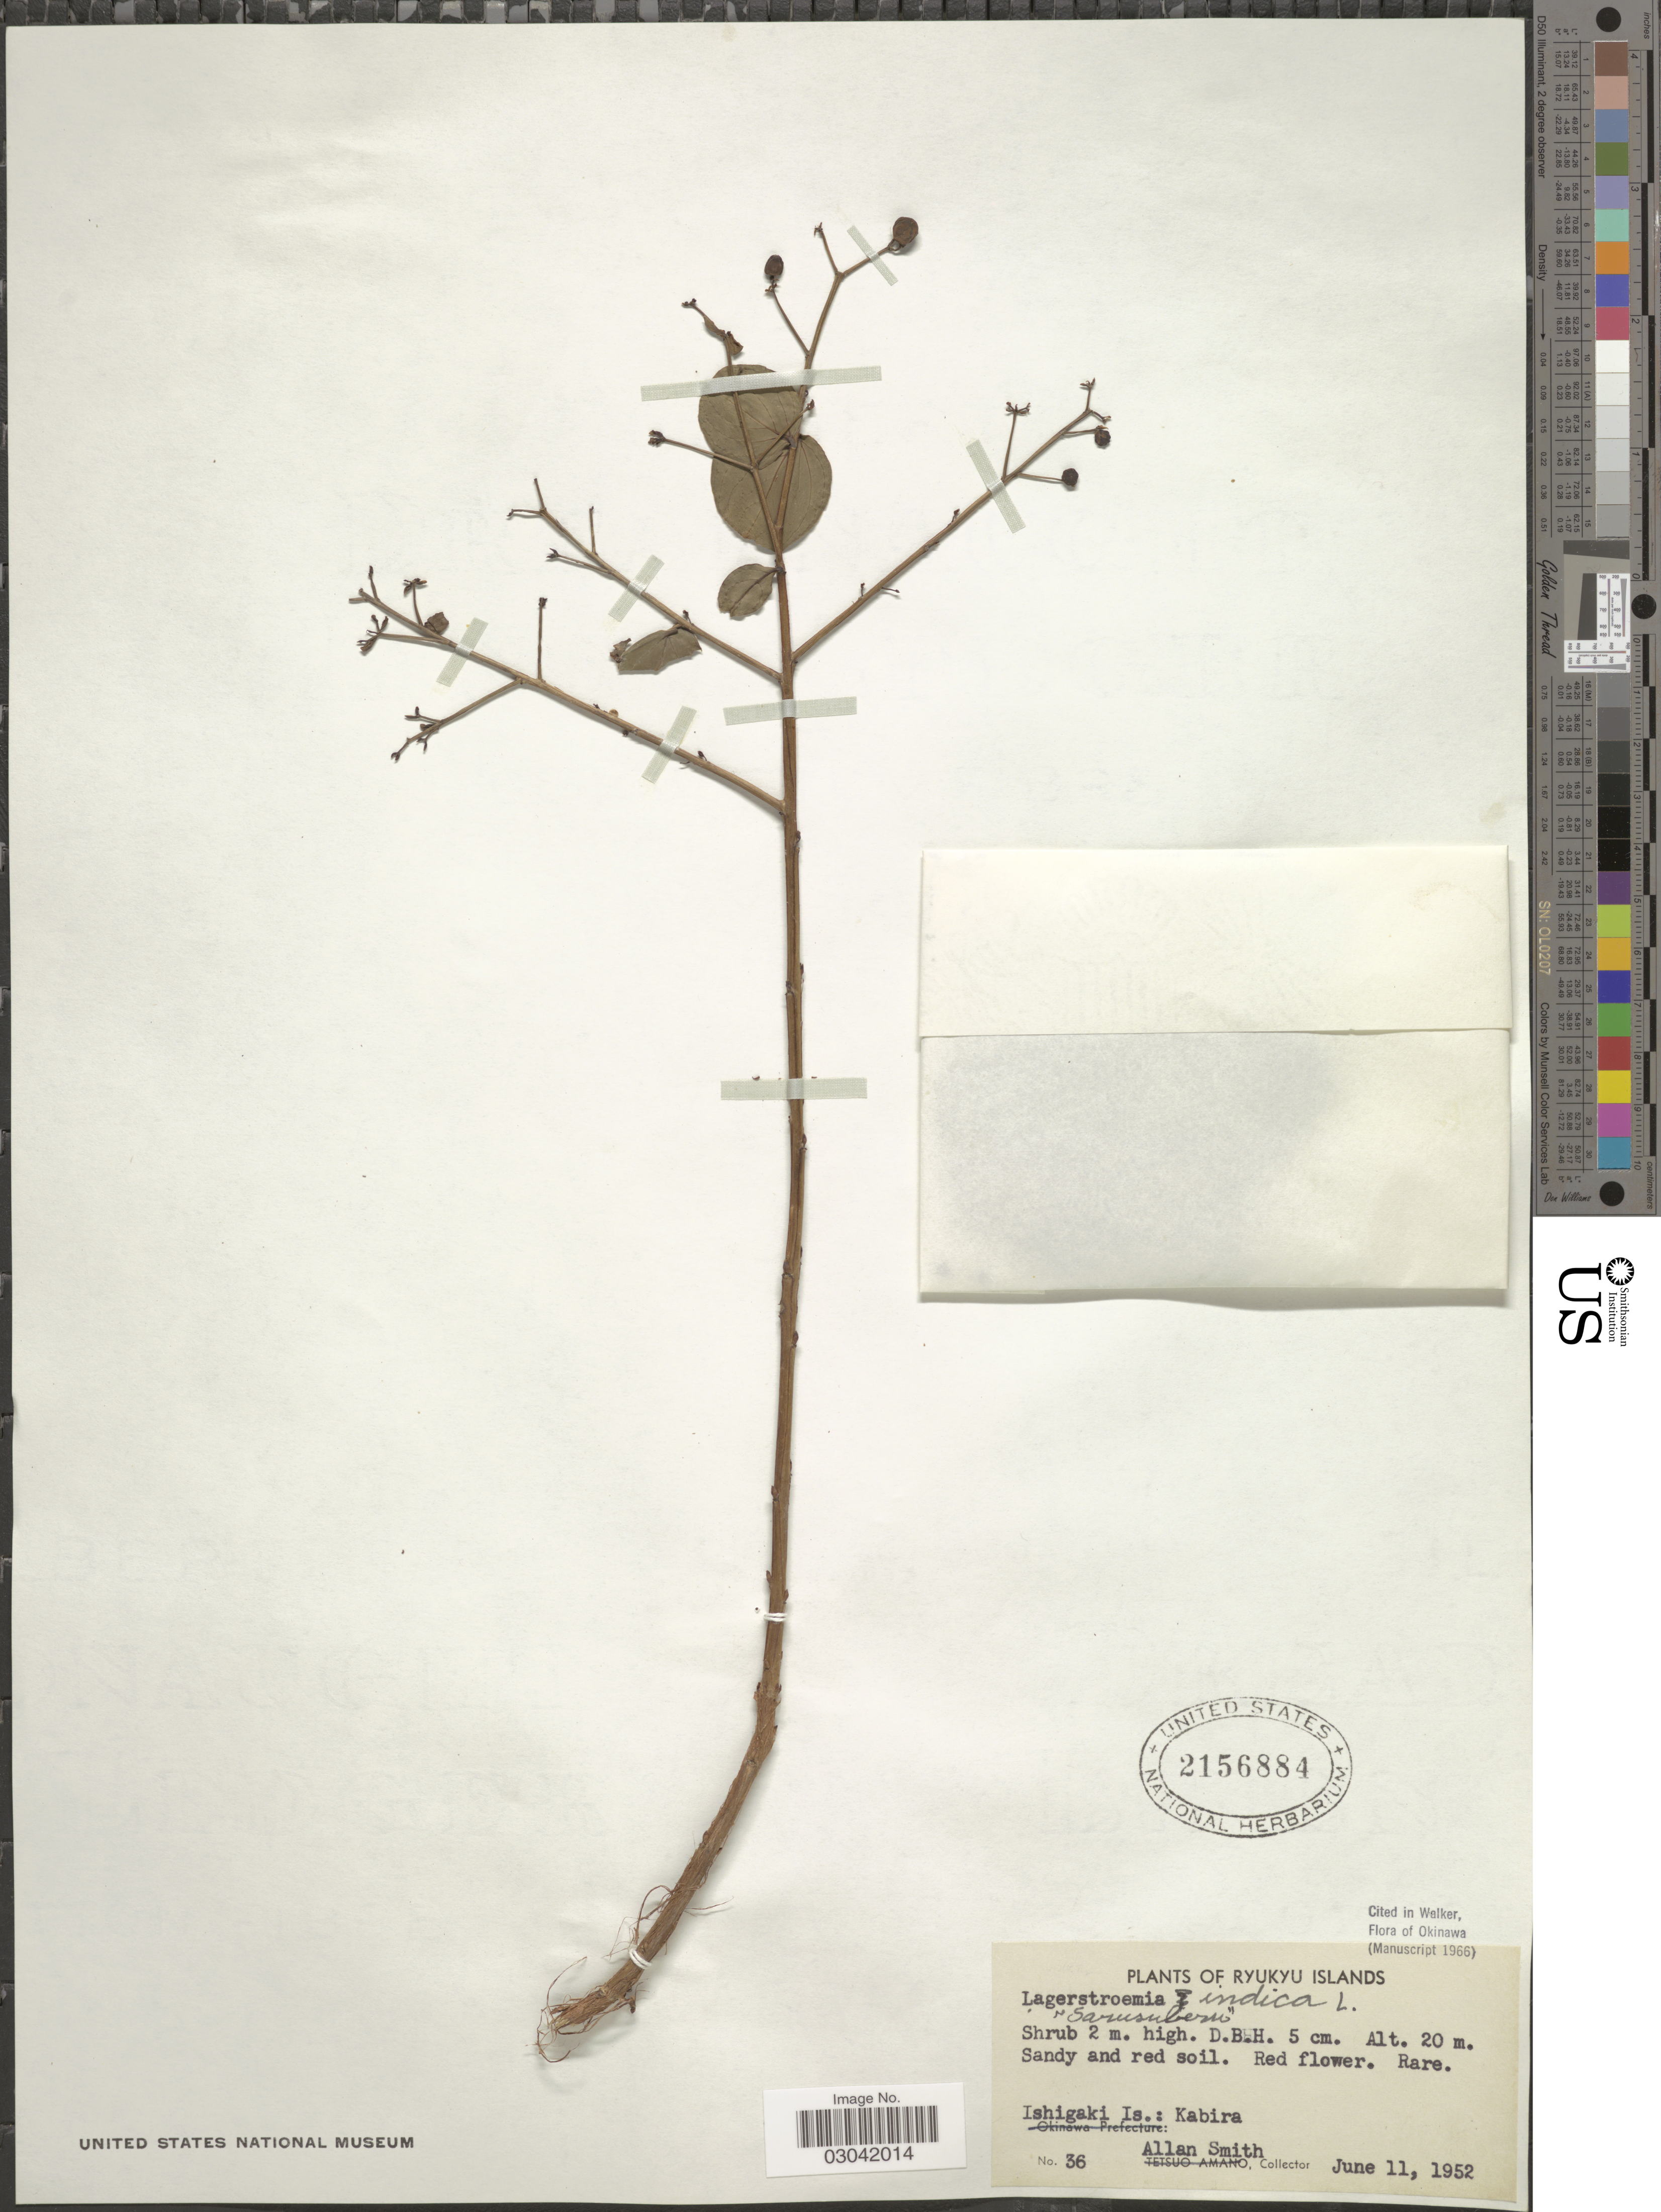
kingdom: Plantae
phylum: Tracheophyta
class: Magnoliopsida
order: Myrtales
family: Lythraceae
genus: Lagerstroemia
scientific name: Lagerstroemia indica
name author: L.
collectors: A. Smith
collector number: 36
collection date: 1952-06-11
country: Japan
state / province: Okinawa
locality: Ryukyu Islands. Ishigaki Is.; Kabira.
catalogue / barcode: US 2156884